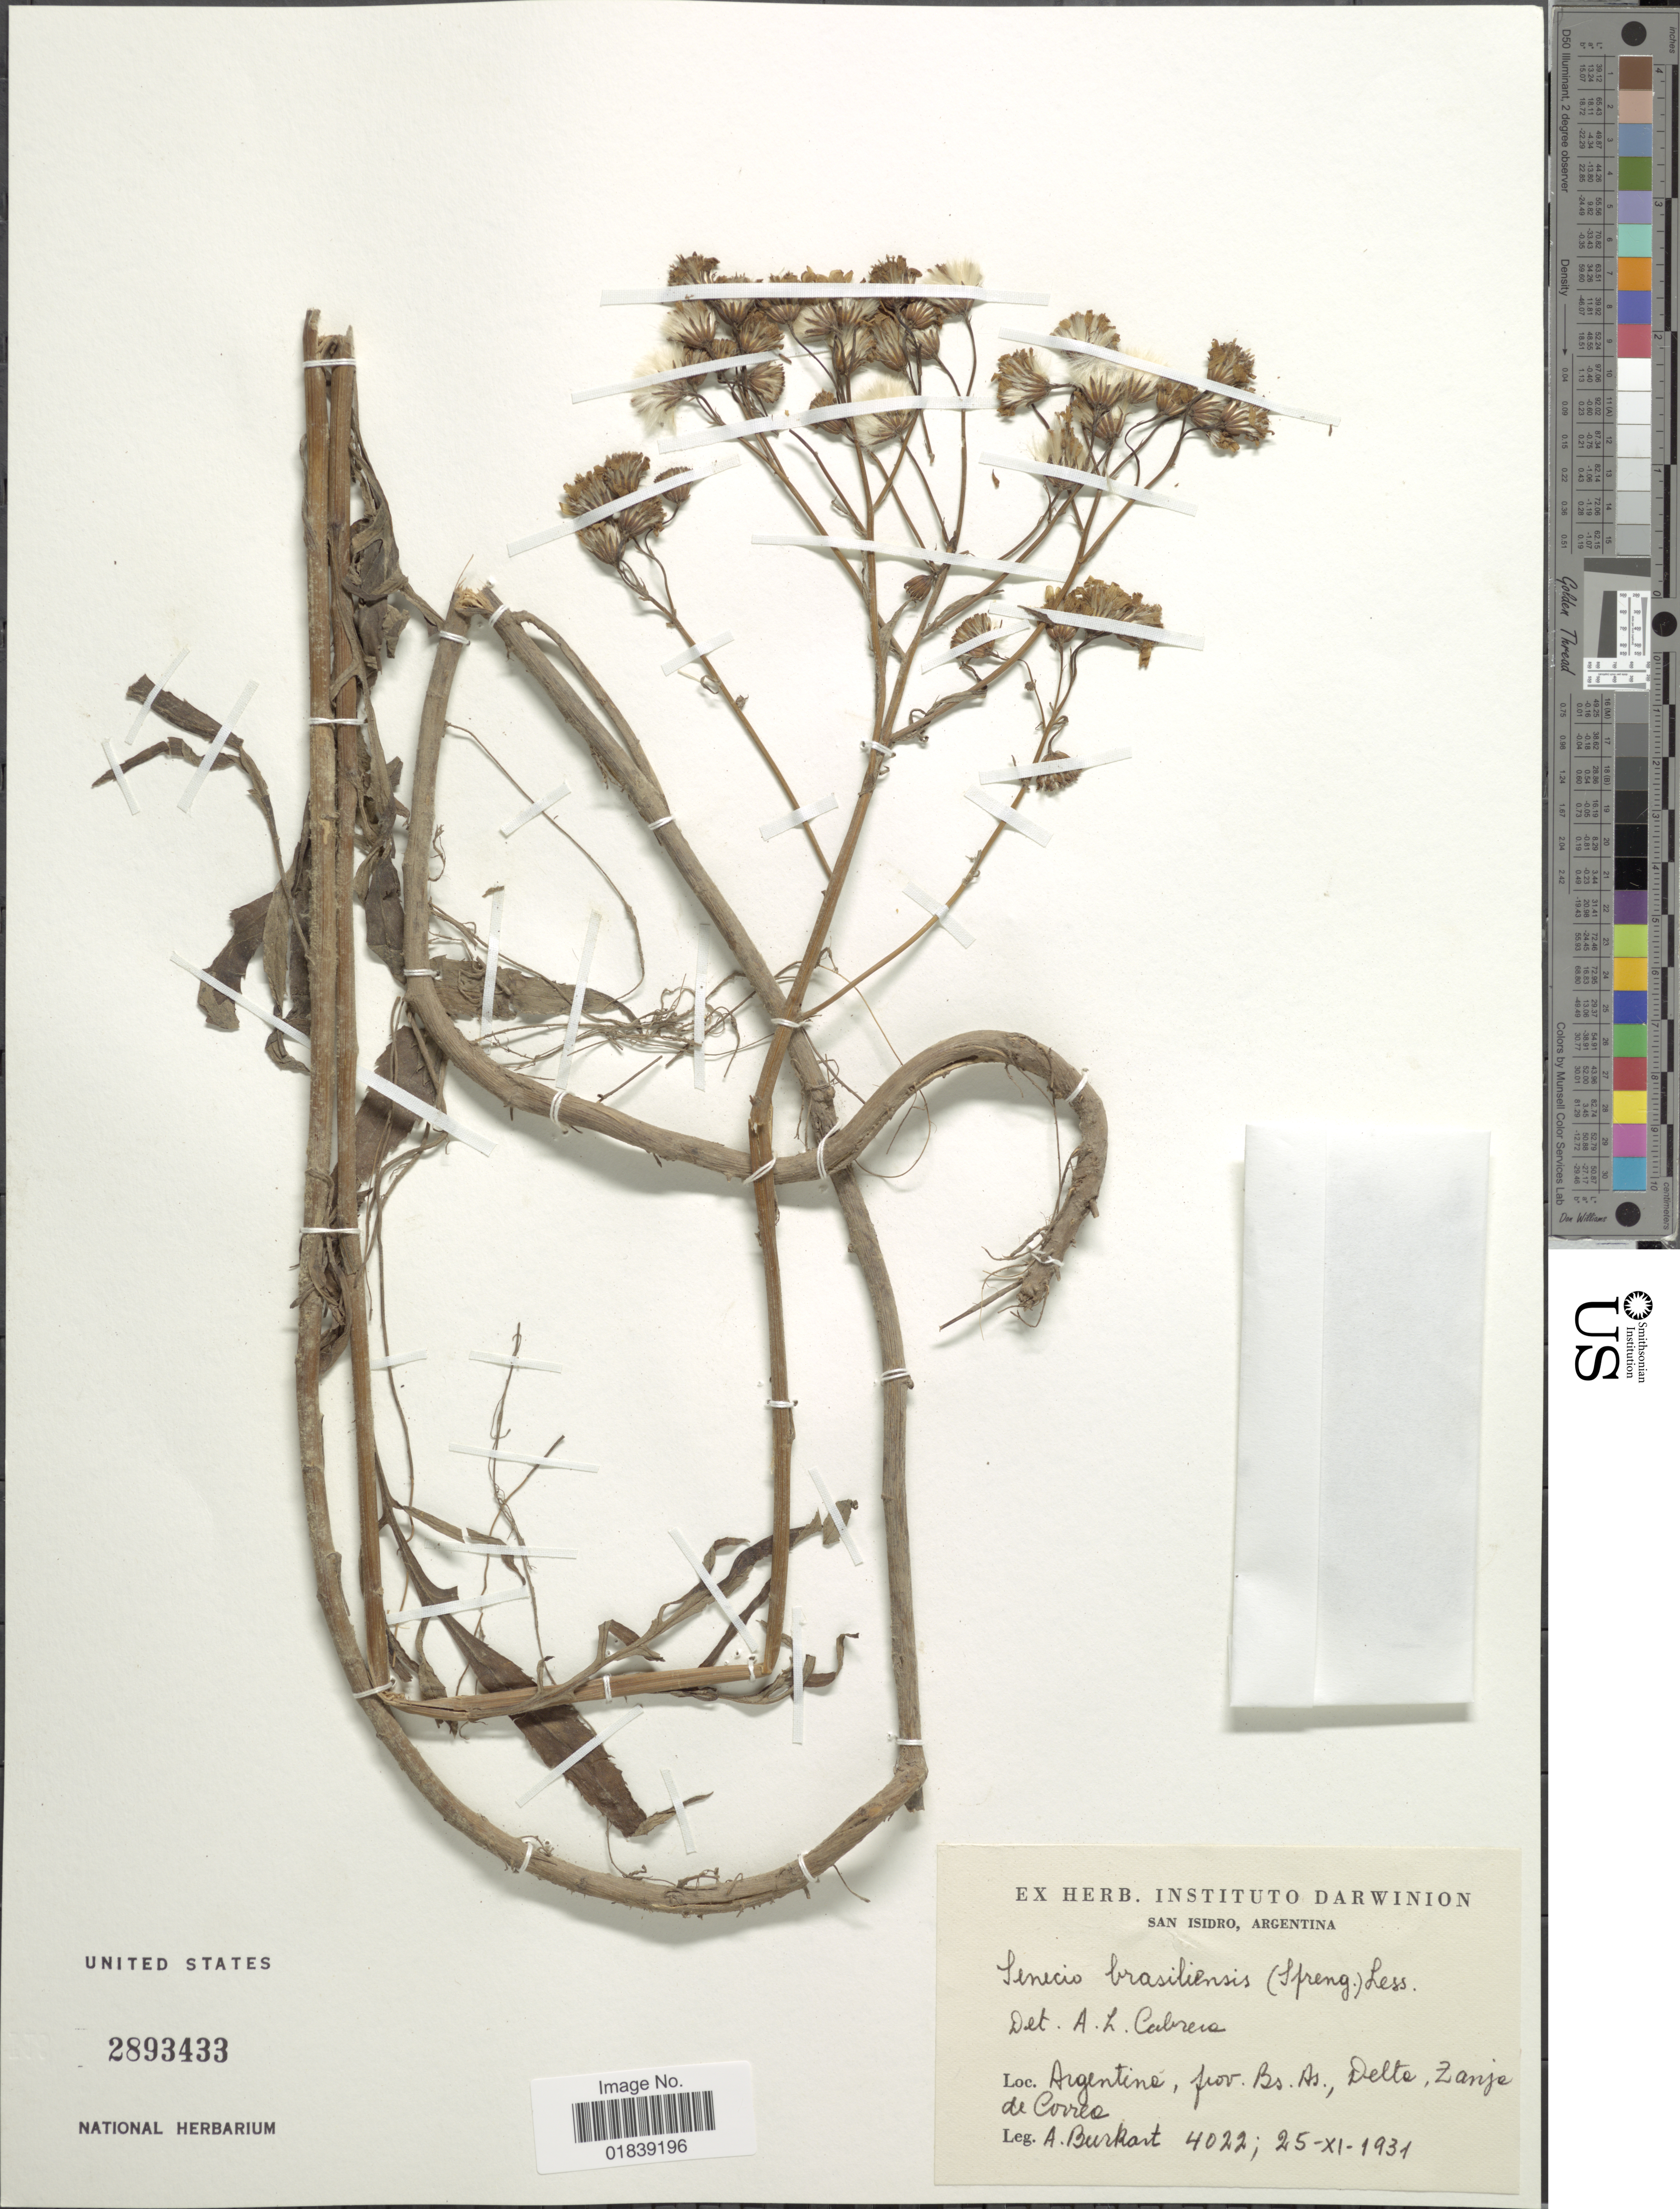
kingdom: Plantae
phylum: Tracheophyta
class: Magnoliopsida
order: Asterales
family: Asteraceae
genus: Senecio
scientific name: Senecio brasiliensis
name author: (Spreng.) Less.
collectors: A. E. Burkart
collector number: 4022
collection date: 1931-11-25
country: Argentina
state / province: Buenos Aires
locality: Prov. Bs. As., Delta, Zanja de Correa.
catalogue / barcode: US 2893433